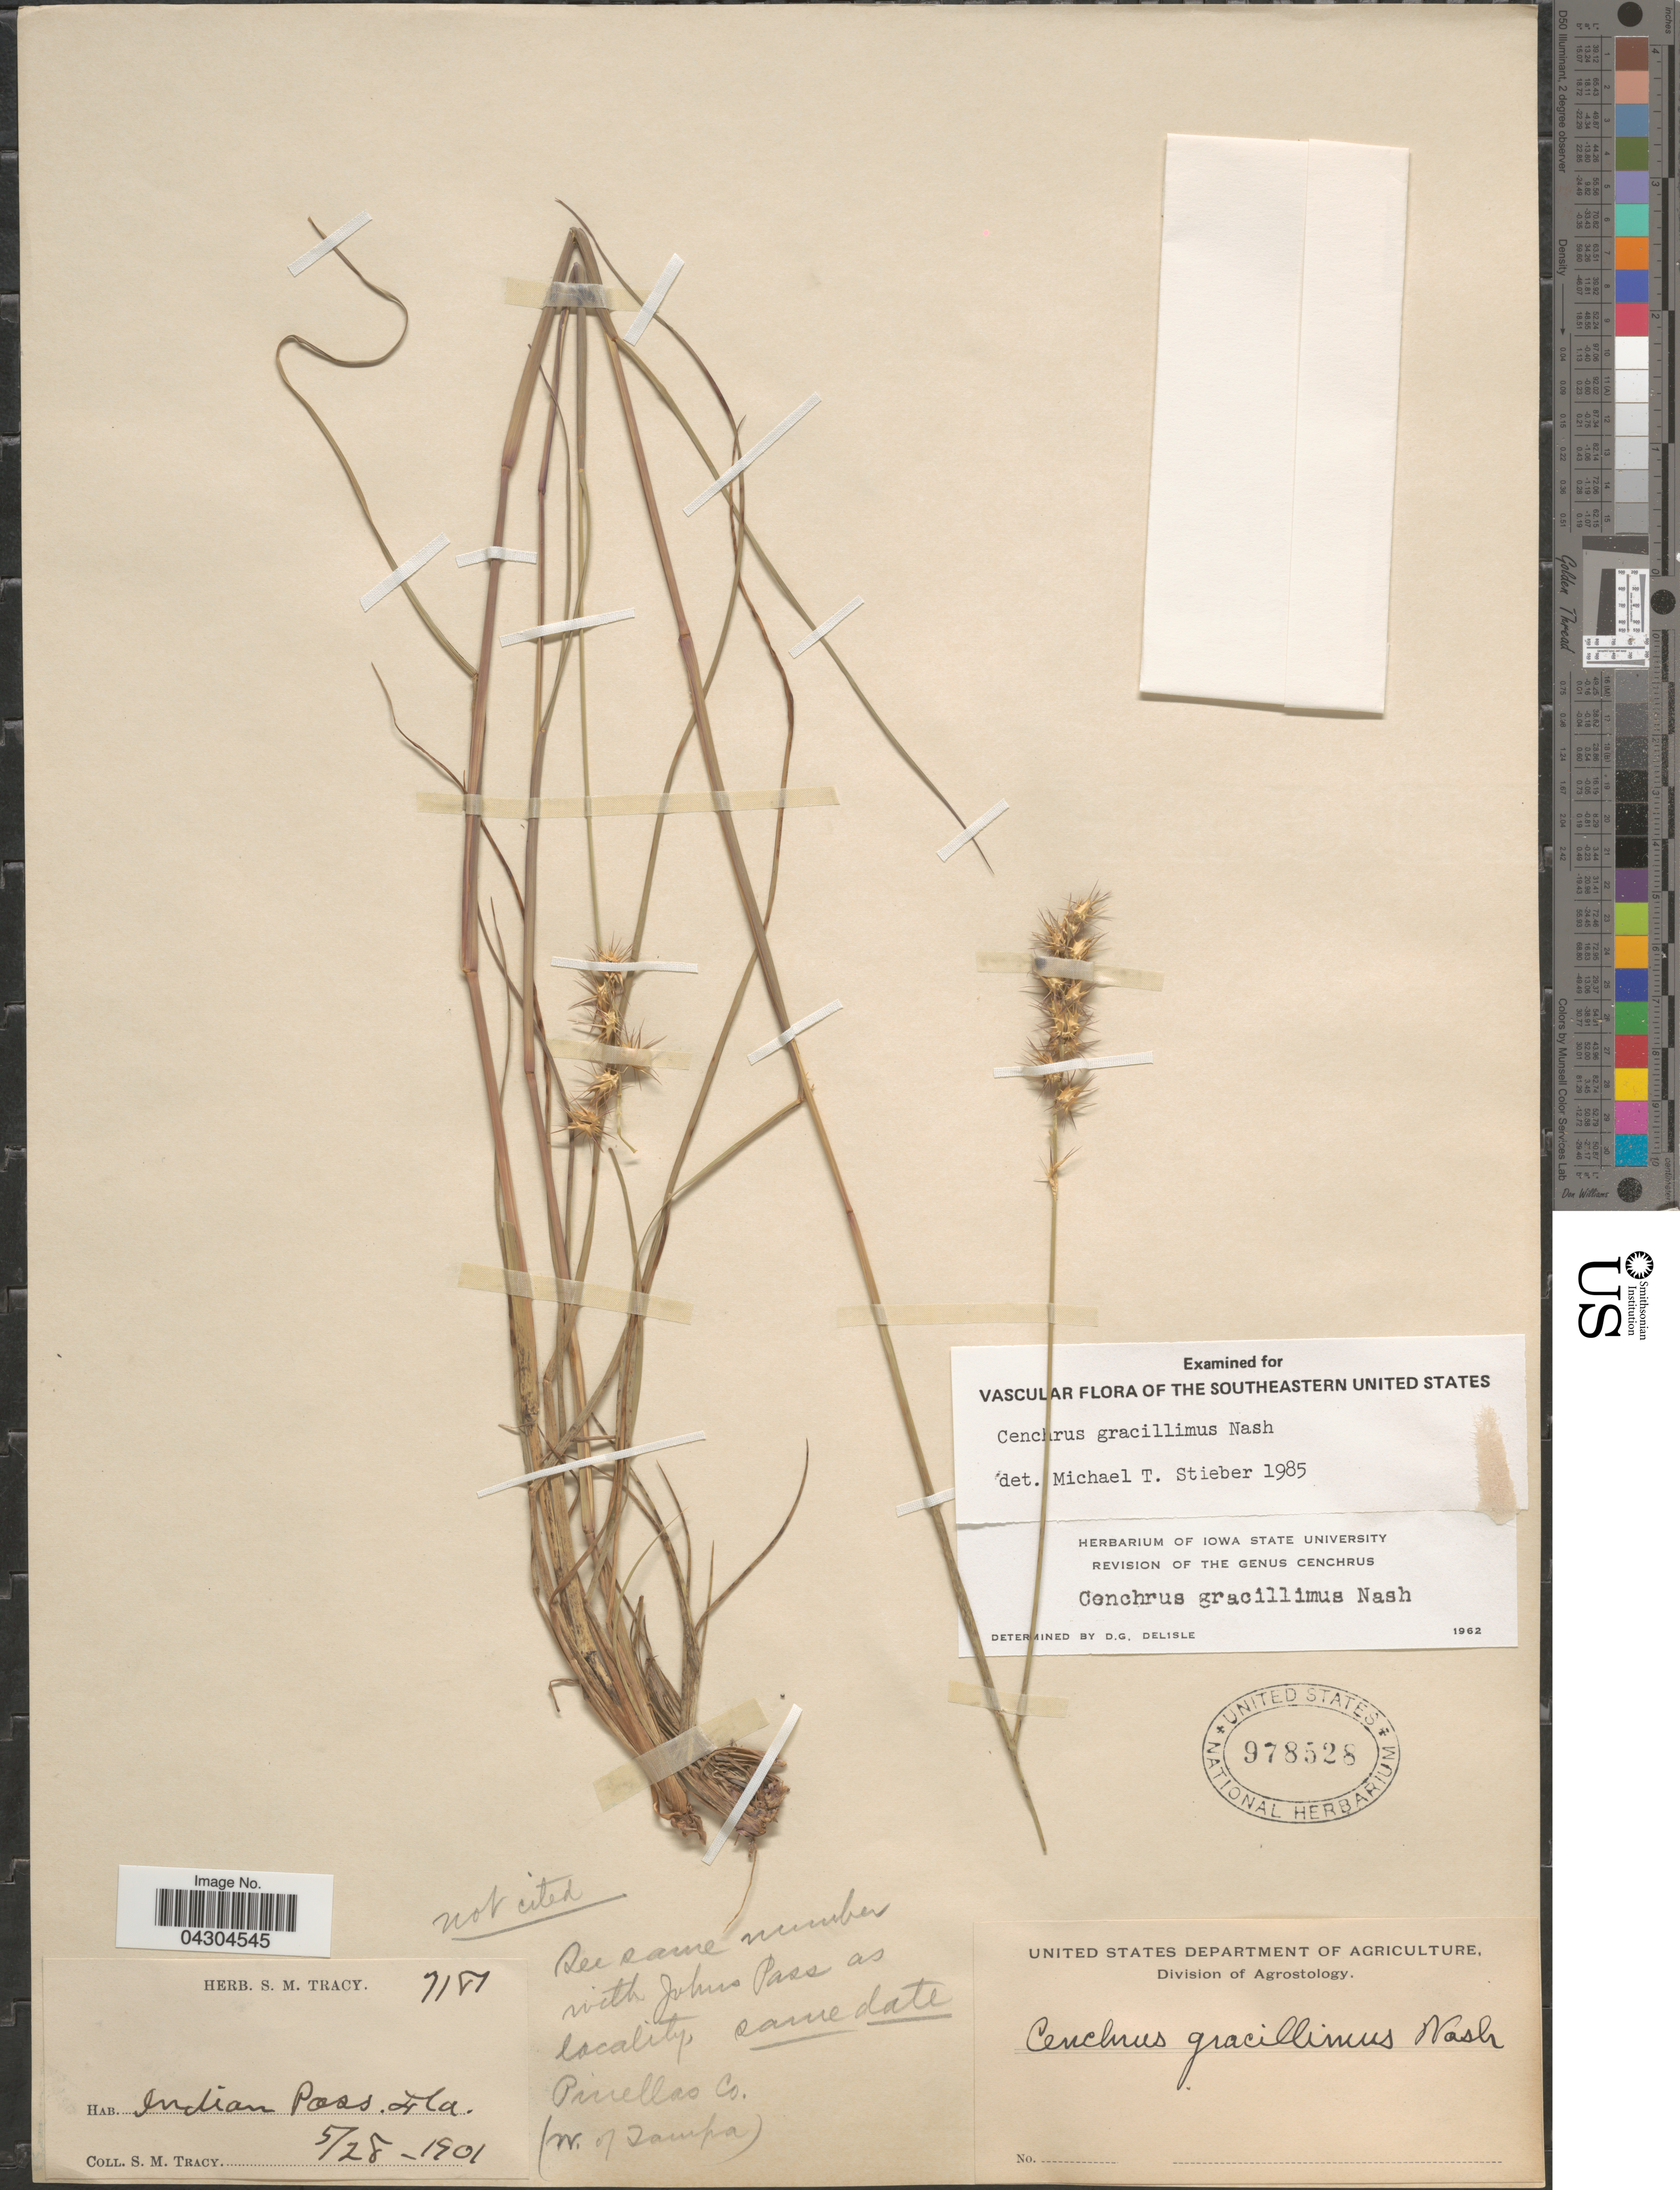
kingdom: Plantae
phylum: Tracheophyta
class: Liliopsida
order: Poales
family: Poaceae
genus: Cenchrus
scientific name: Cenchrus gracillimus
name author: Nash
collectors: S. M. Tracy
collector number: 7181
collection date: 1901-05-28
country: United States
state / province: Florida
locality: Indian Pass.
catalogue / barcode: US 978528